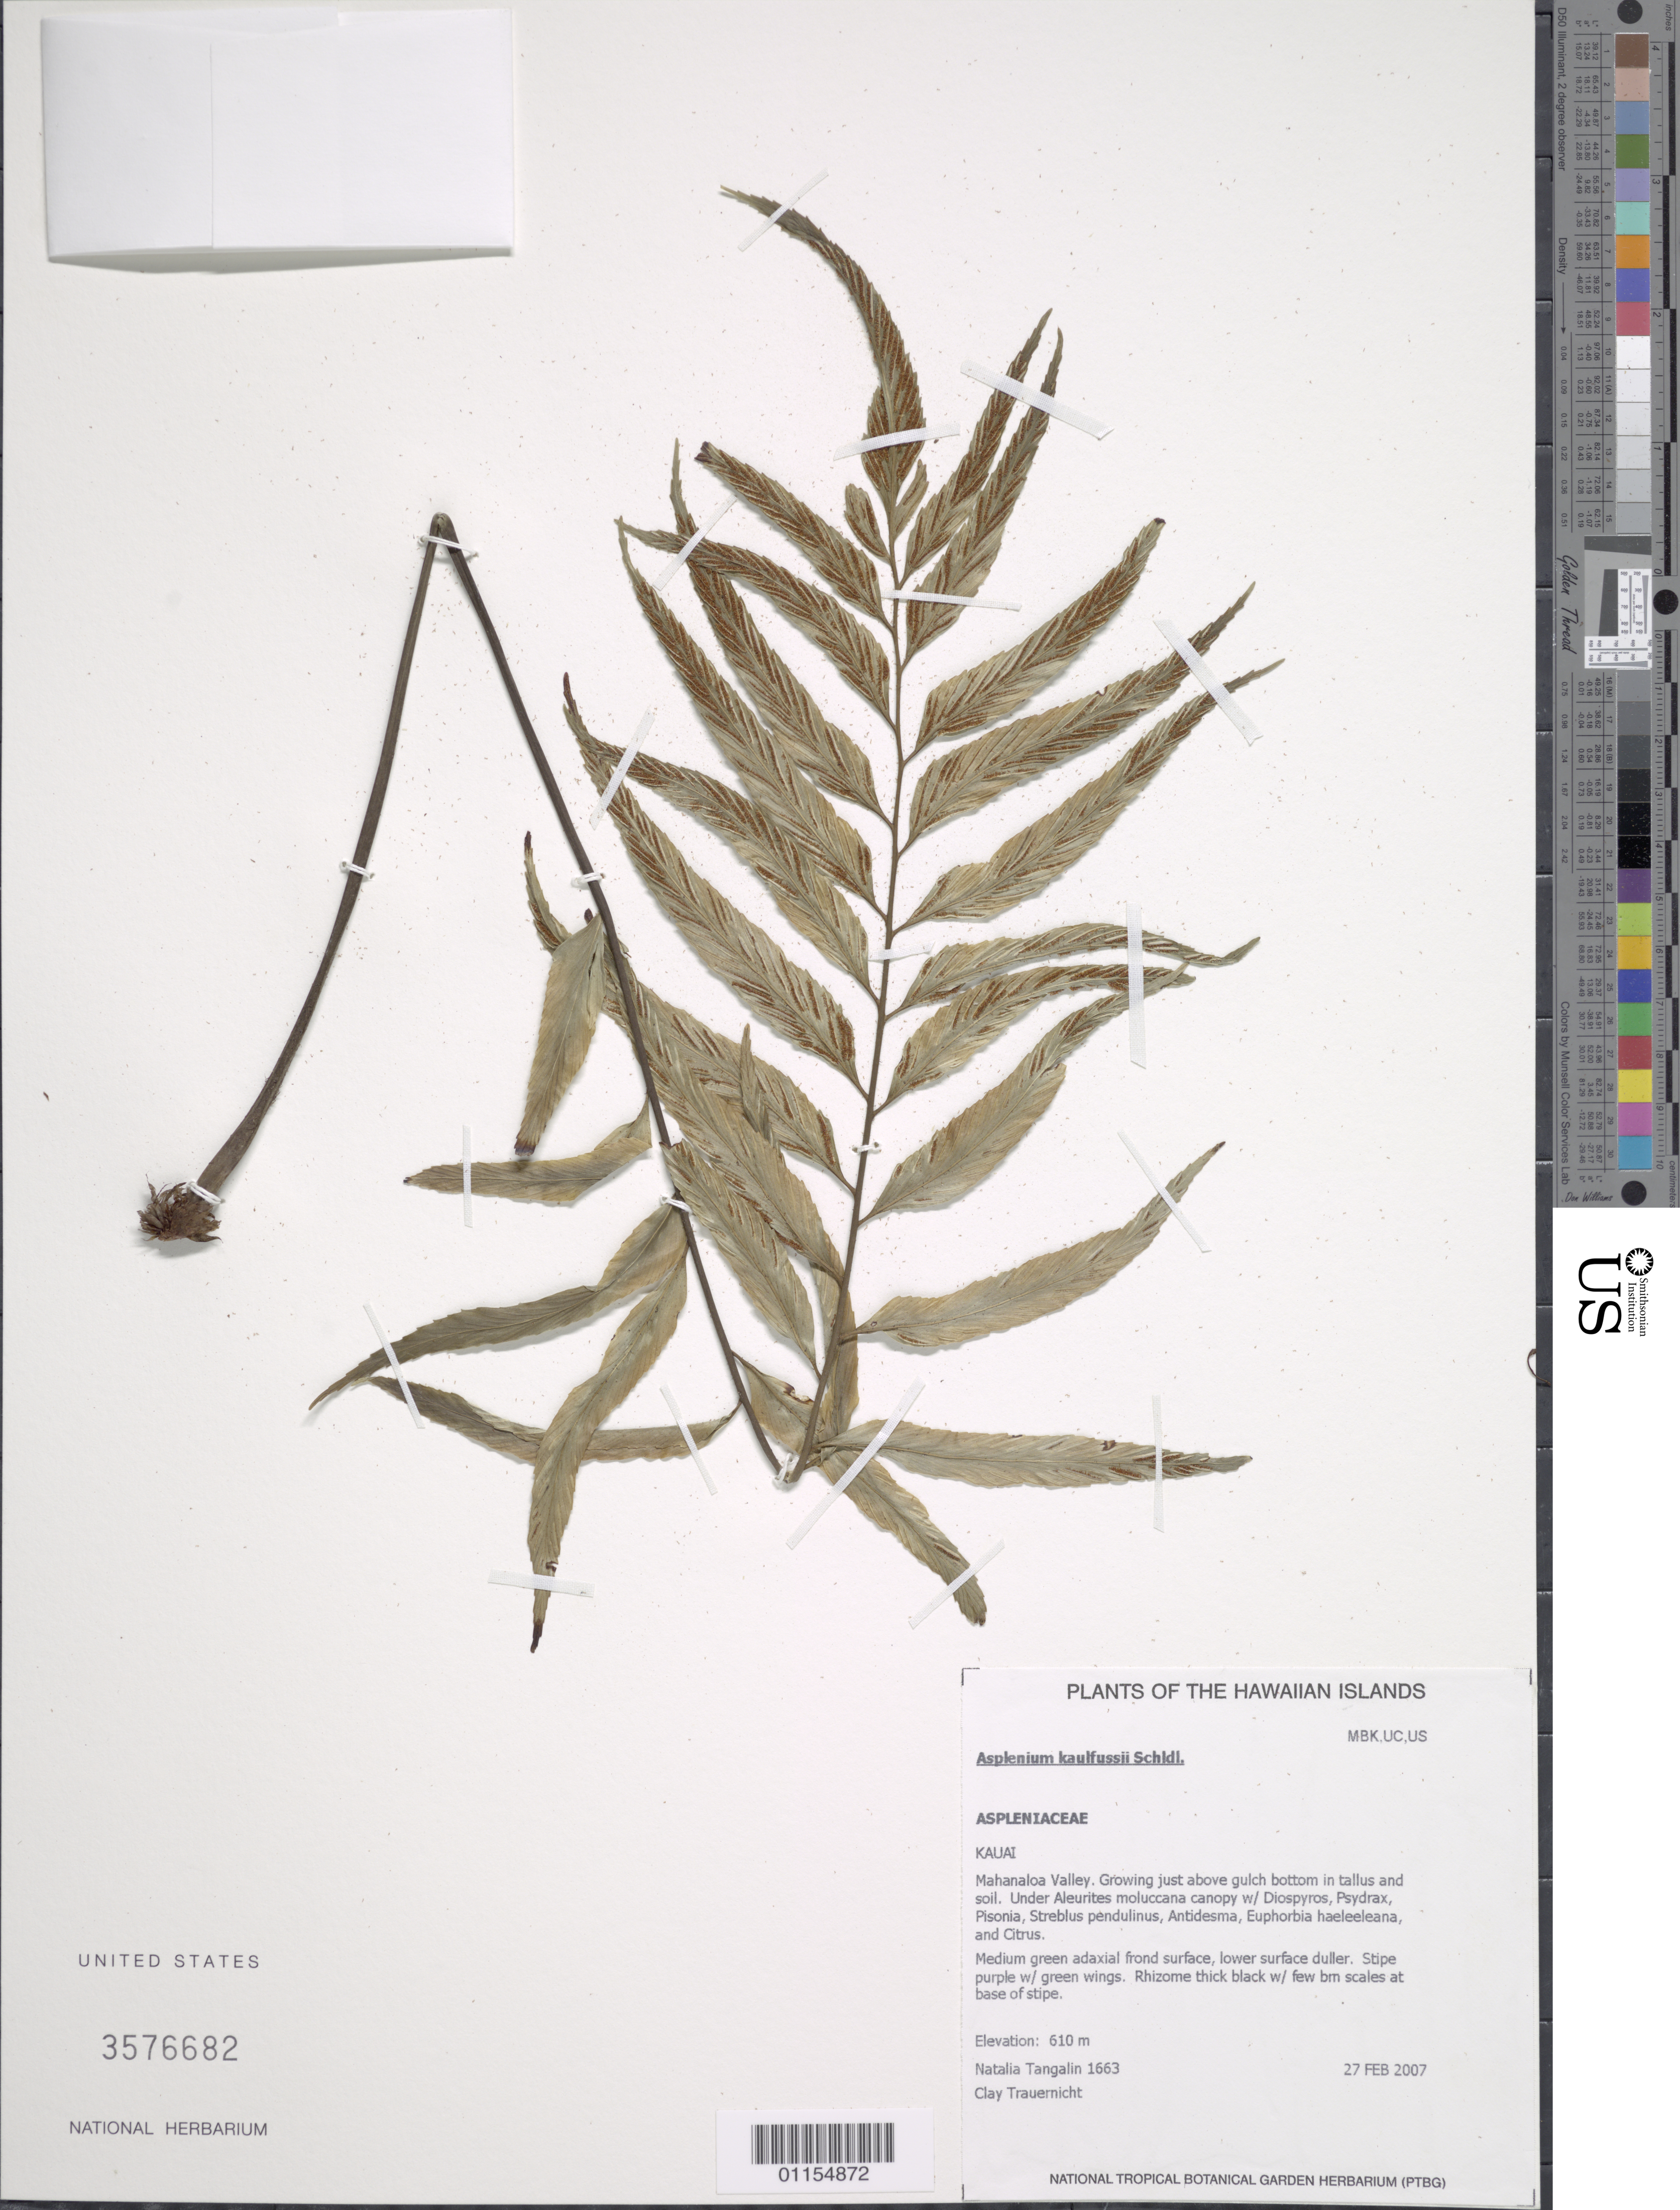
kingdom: Plantae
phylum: Tracheophyta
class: Polypodiopsida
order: Polypodiales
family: Aspleniaceae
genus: Asplenium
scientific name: Asplenium kaulfussii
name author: Schltdl.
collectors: N. Tangalin & C. Trauernicht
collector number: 1663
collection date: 2007-02-27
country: United States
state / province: Hawaii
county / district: Kauai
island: Kaua'i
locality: Mahanaloa Valley, growing just above gulch bottom in tallus and soil.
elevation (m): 610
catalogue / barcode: US 3576682